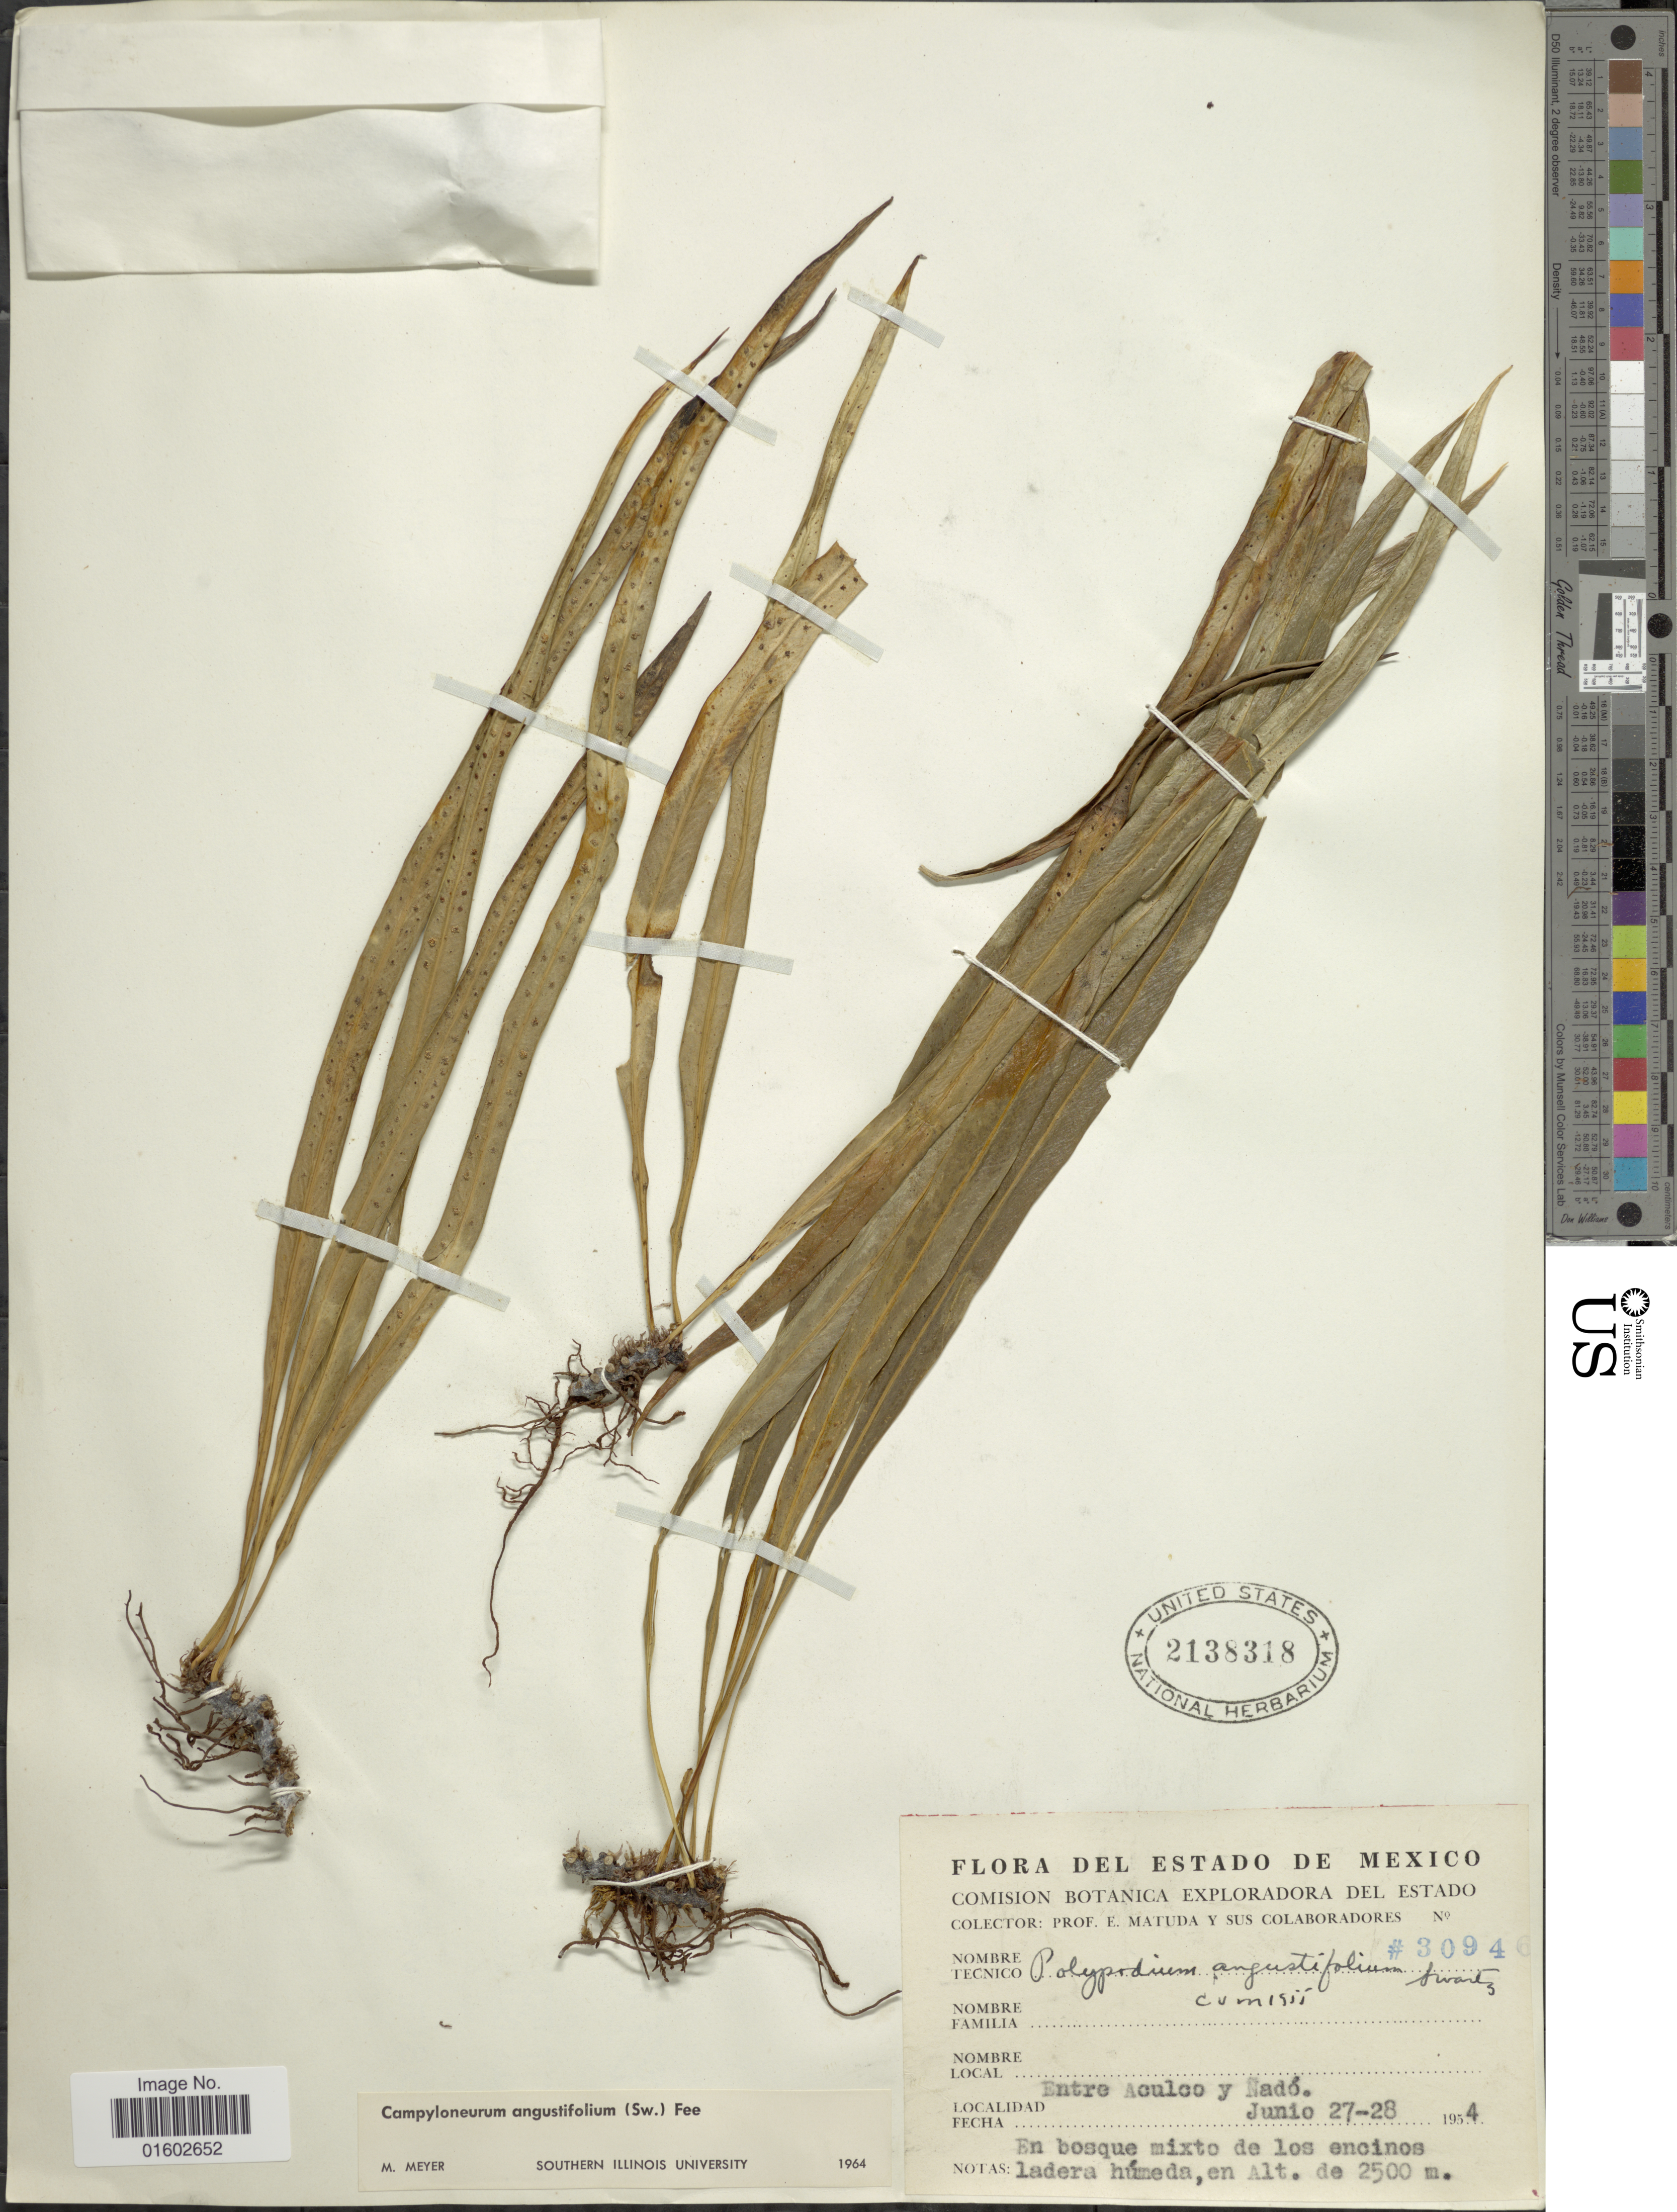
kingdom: Plantae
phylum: Tracheophyta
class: Polypodiopsida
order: Polypodiales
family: Polypodiaceae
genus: Campyloneurum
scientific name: Campyloneurum angustifolium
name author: (Sw.) Fée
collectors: E. Matuda & et al.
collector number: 3094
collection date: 1954-06-27/1954-06-28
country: Mexico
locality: Entre Aculco y Nado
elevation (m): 2500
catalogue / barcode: US 2138318